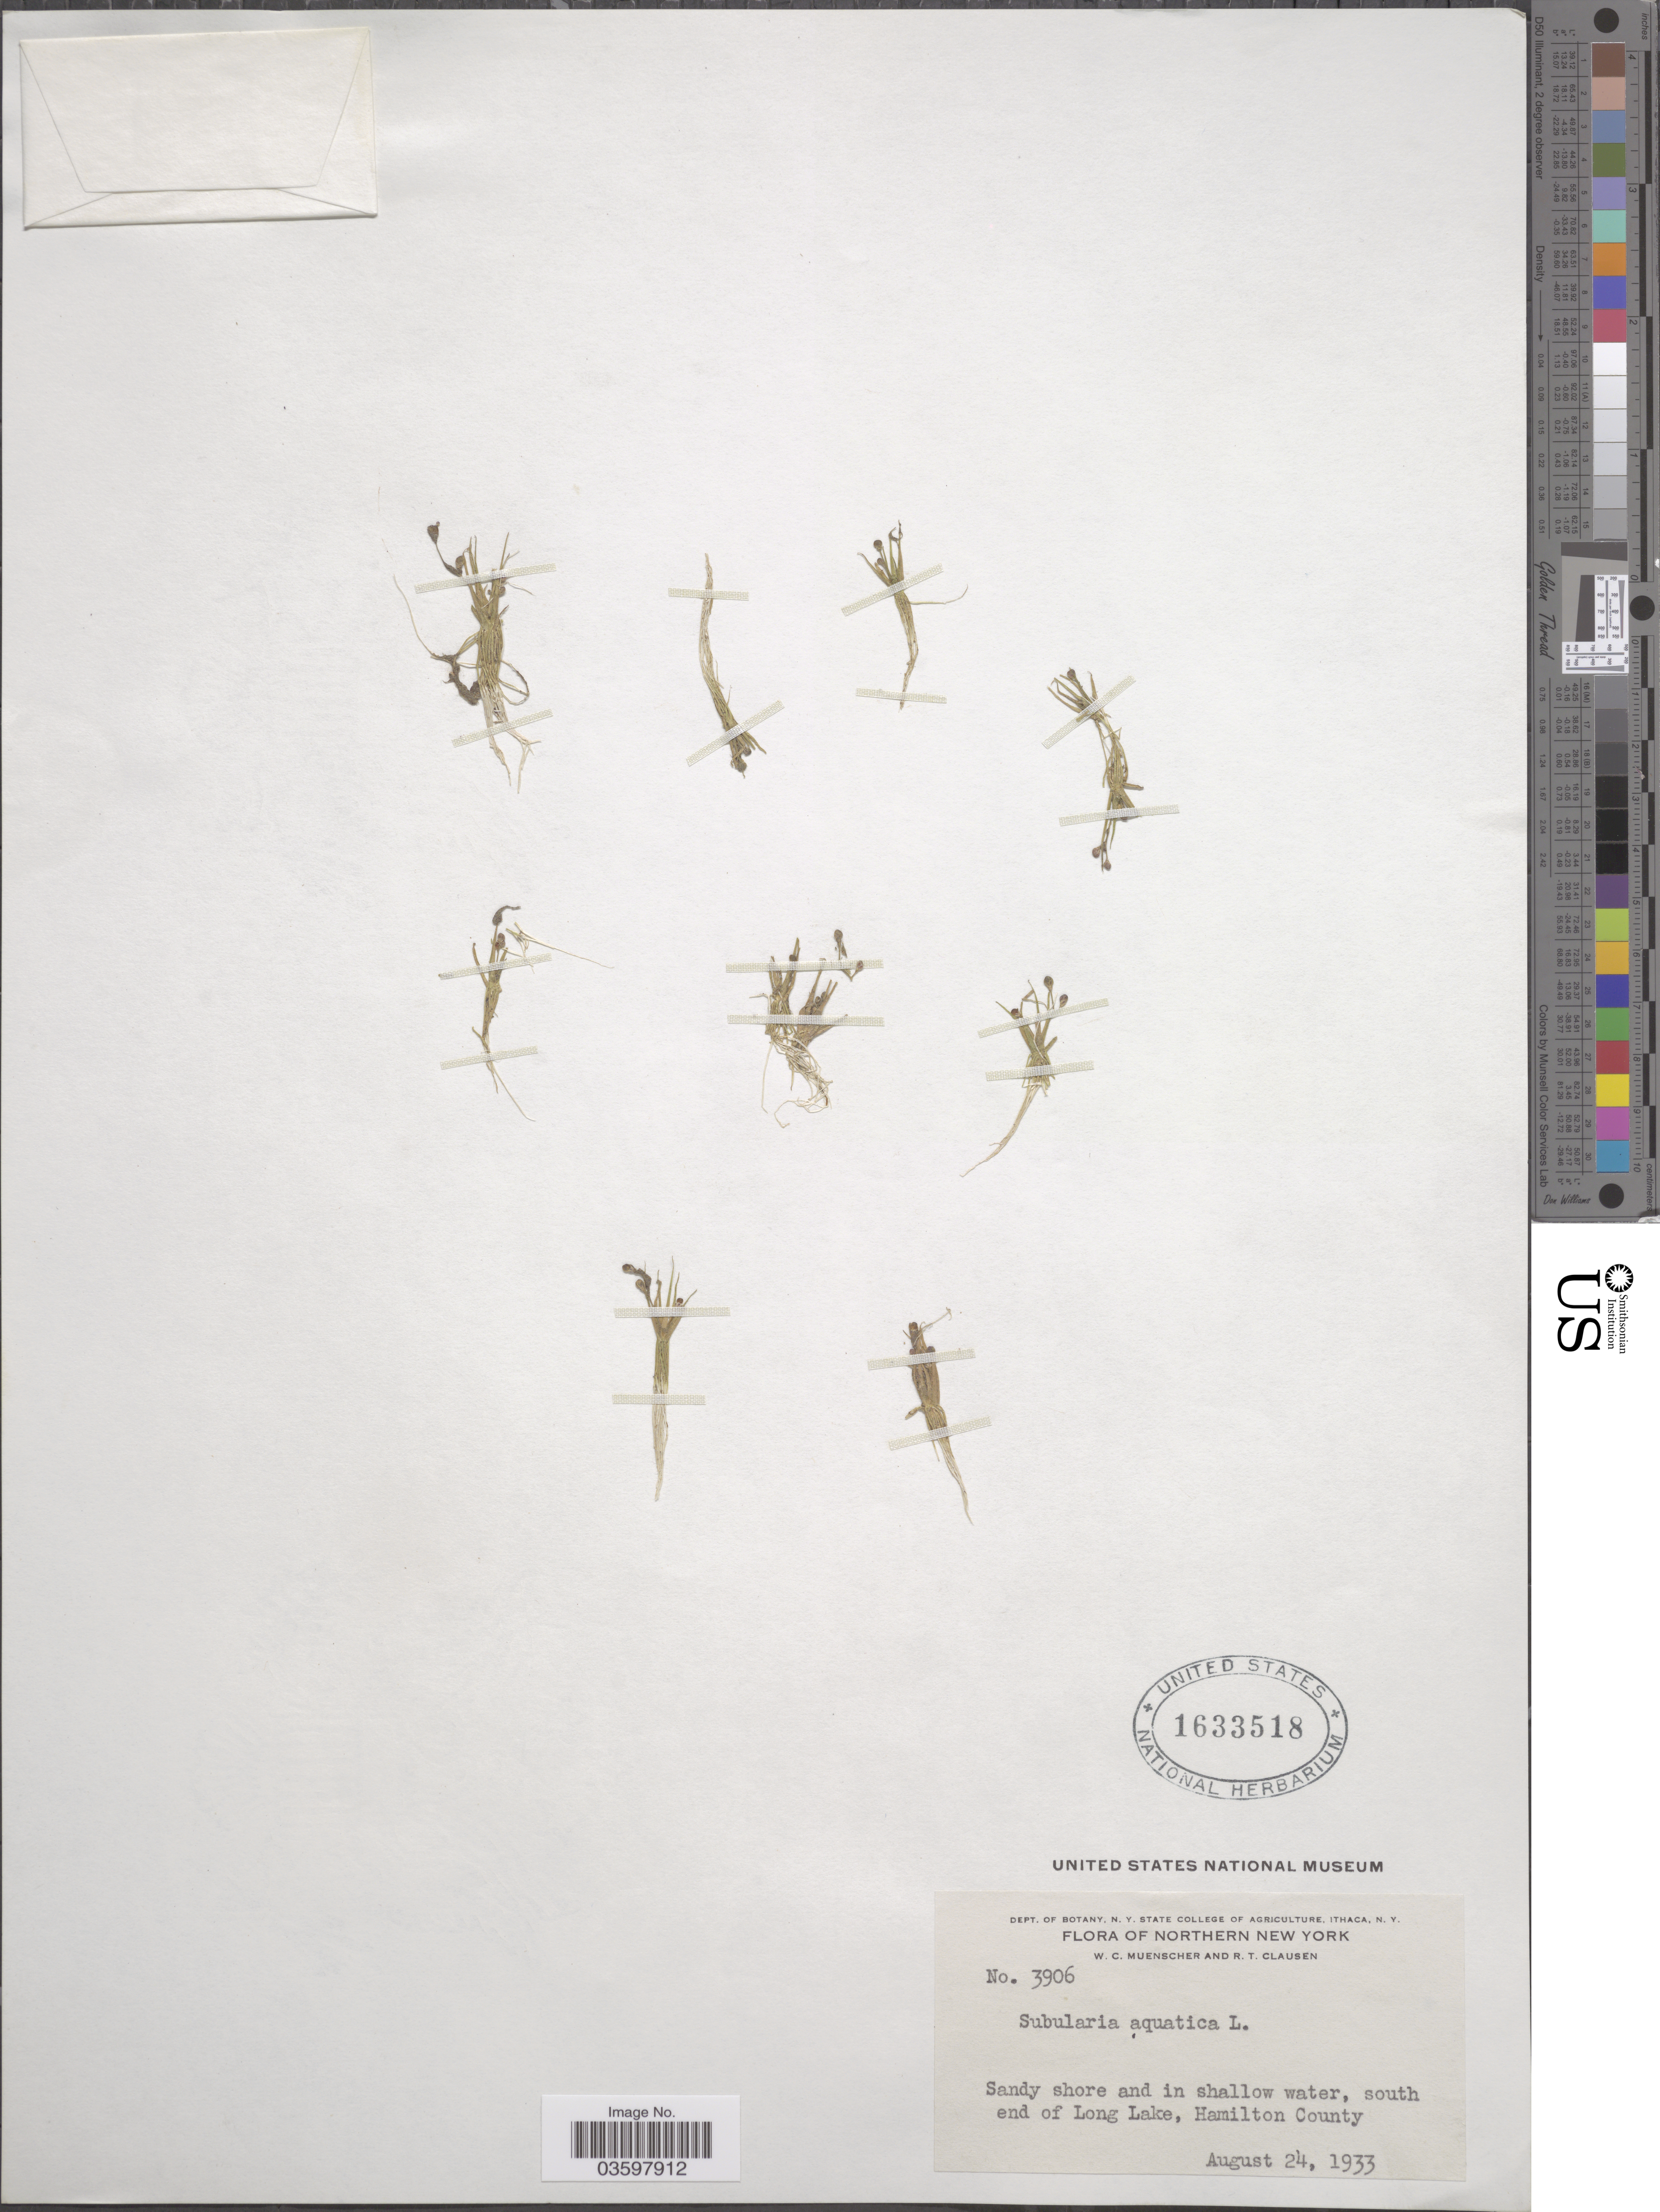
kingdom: Plantae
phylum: Tracheophyta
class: Magnoliopsida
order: Brassicales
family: Brassicaceae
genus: Subularia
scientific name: Subularia aquatica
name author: L.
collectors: W. Muenscher & R. T. Clausen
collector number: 3906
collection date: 1933-08-24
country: United States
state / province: New York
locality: Northern New York. South end of Long Lake, Hamilton County.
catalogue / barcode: US 1633518